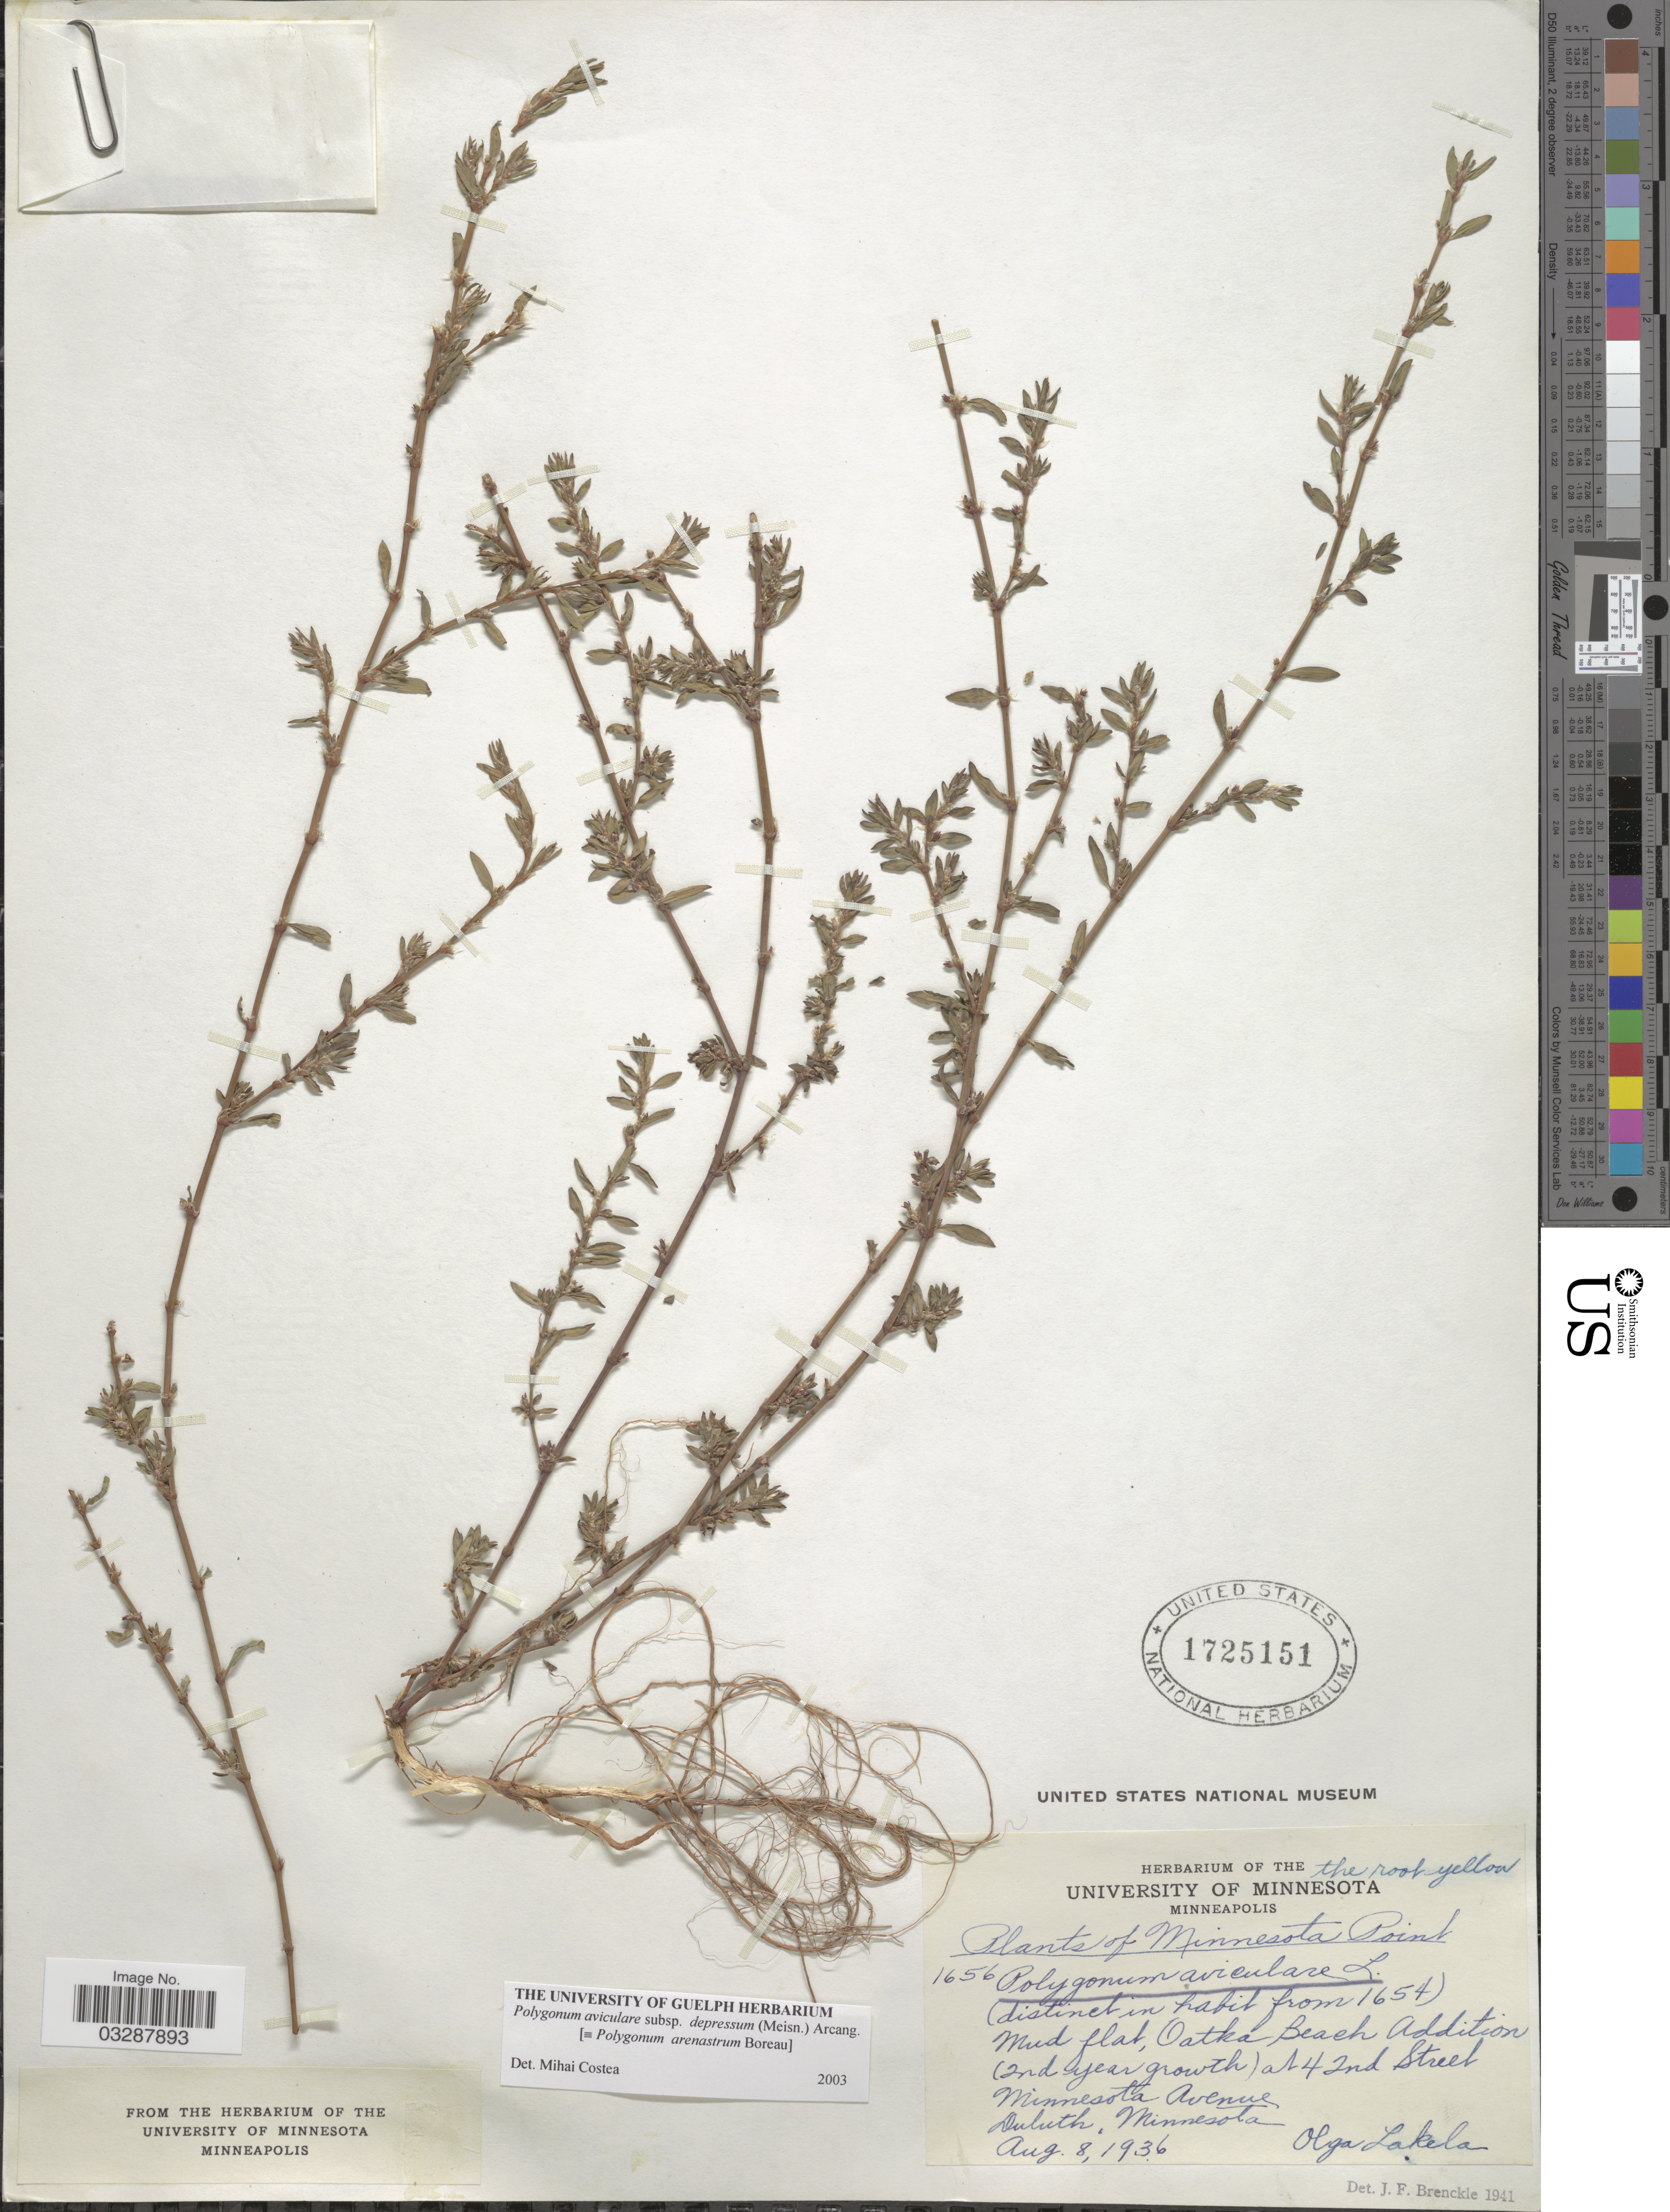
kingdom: Plantae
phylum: Tracheophyta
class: Magnoliopsida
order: Caryophyllales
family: Polygonaceae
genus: Polygonum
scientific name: Polygonum aviculare subsp. depressum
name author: (Meisn.) Arcang.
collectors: O. K. Lakela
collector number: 1656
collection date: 1936-08-08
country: United States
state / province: Minnesota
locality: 42nd street Minnesota Avenue, Duluth.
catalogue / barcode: US 1725151